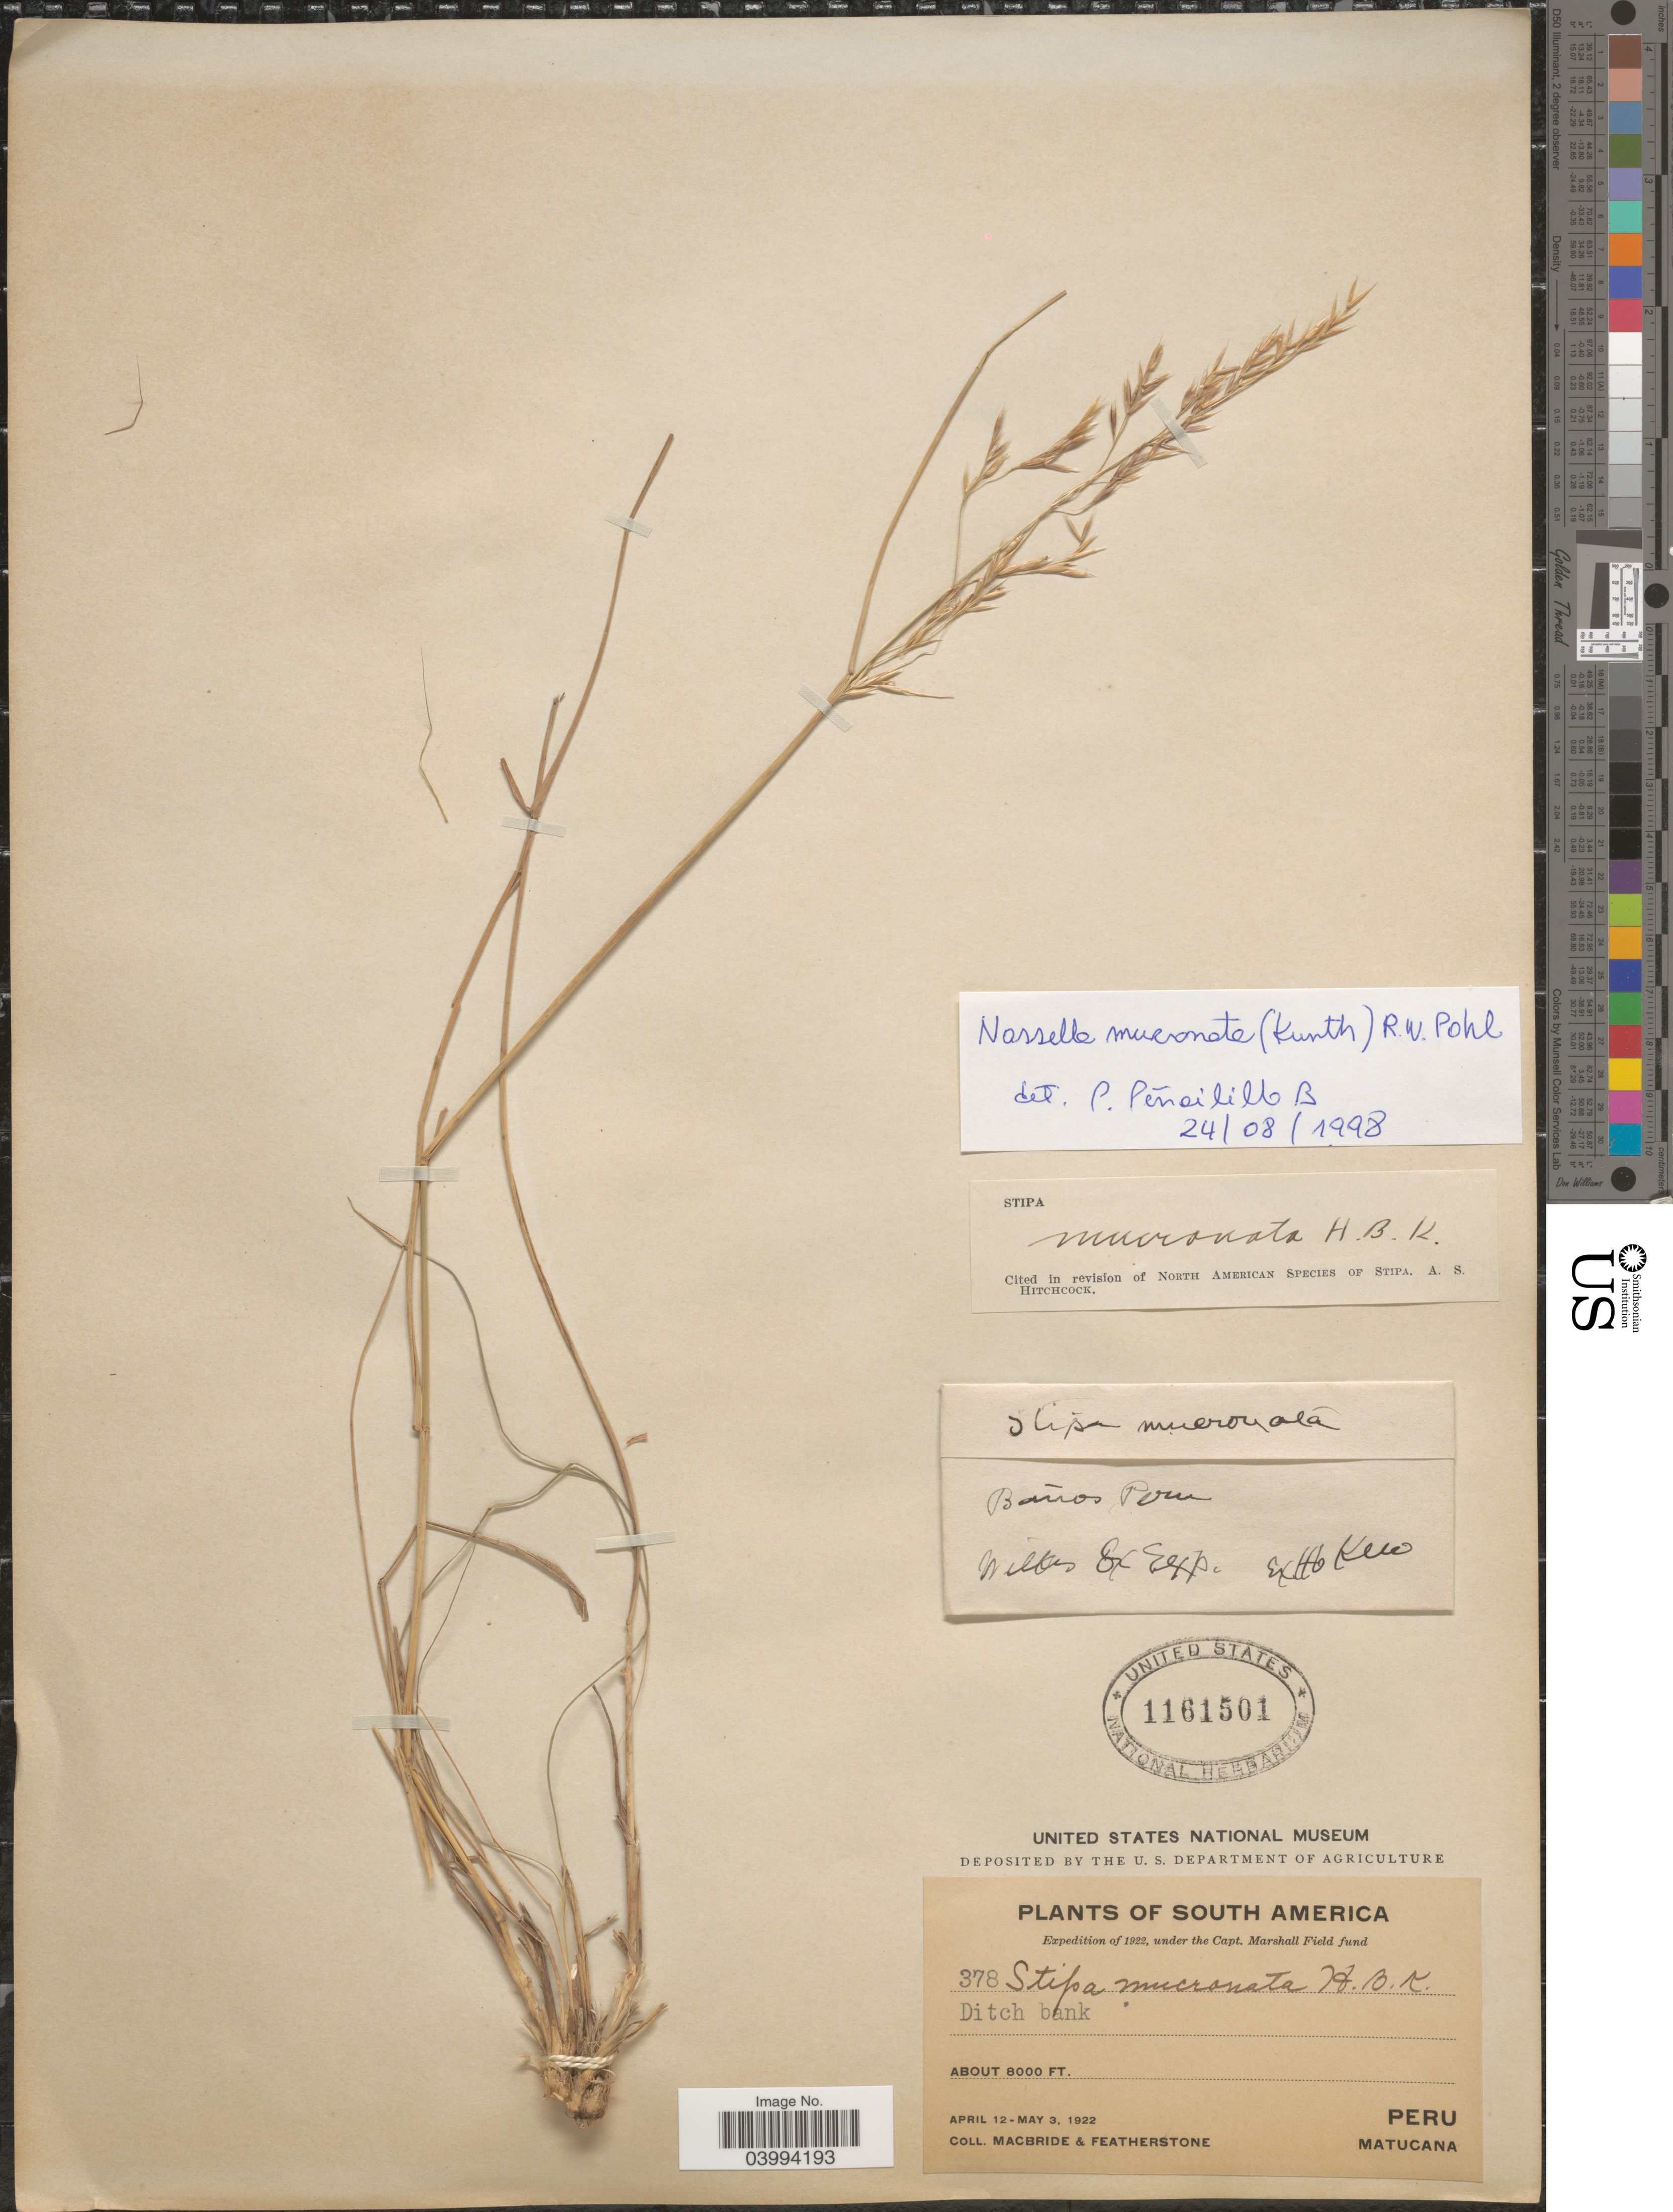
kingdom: Plantae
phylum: Tracheophyta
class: Liliopsida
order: Poales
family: Poaceae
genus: Nassella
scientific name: Nassella mucronata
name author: (Kunth) R.W. Pohl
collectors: Macbride, -- & -. Featherstone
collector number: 378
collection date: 1922-04-12/1922-05-03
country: Peru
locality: Matucana.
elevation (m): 2438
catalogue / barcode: US 1161501